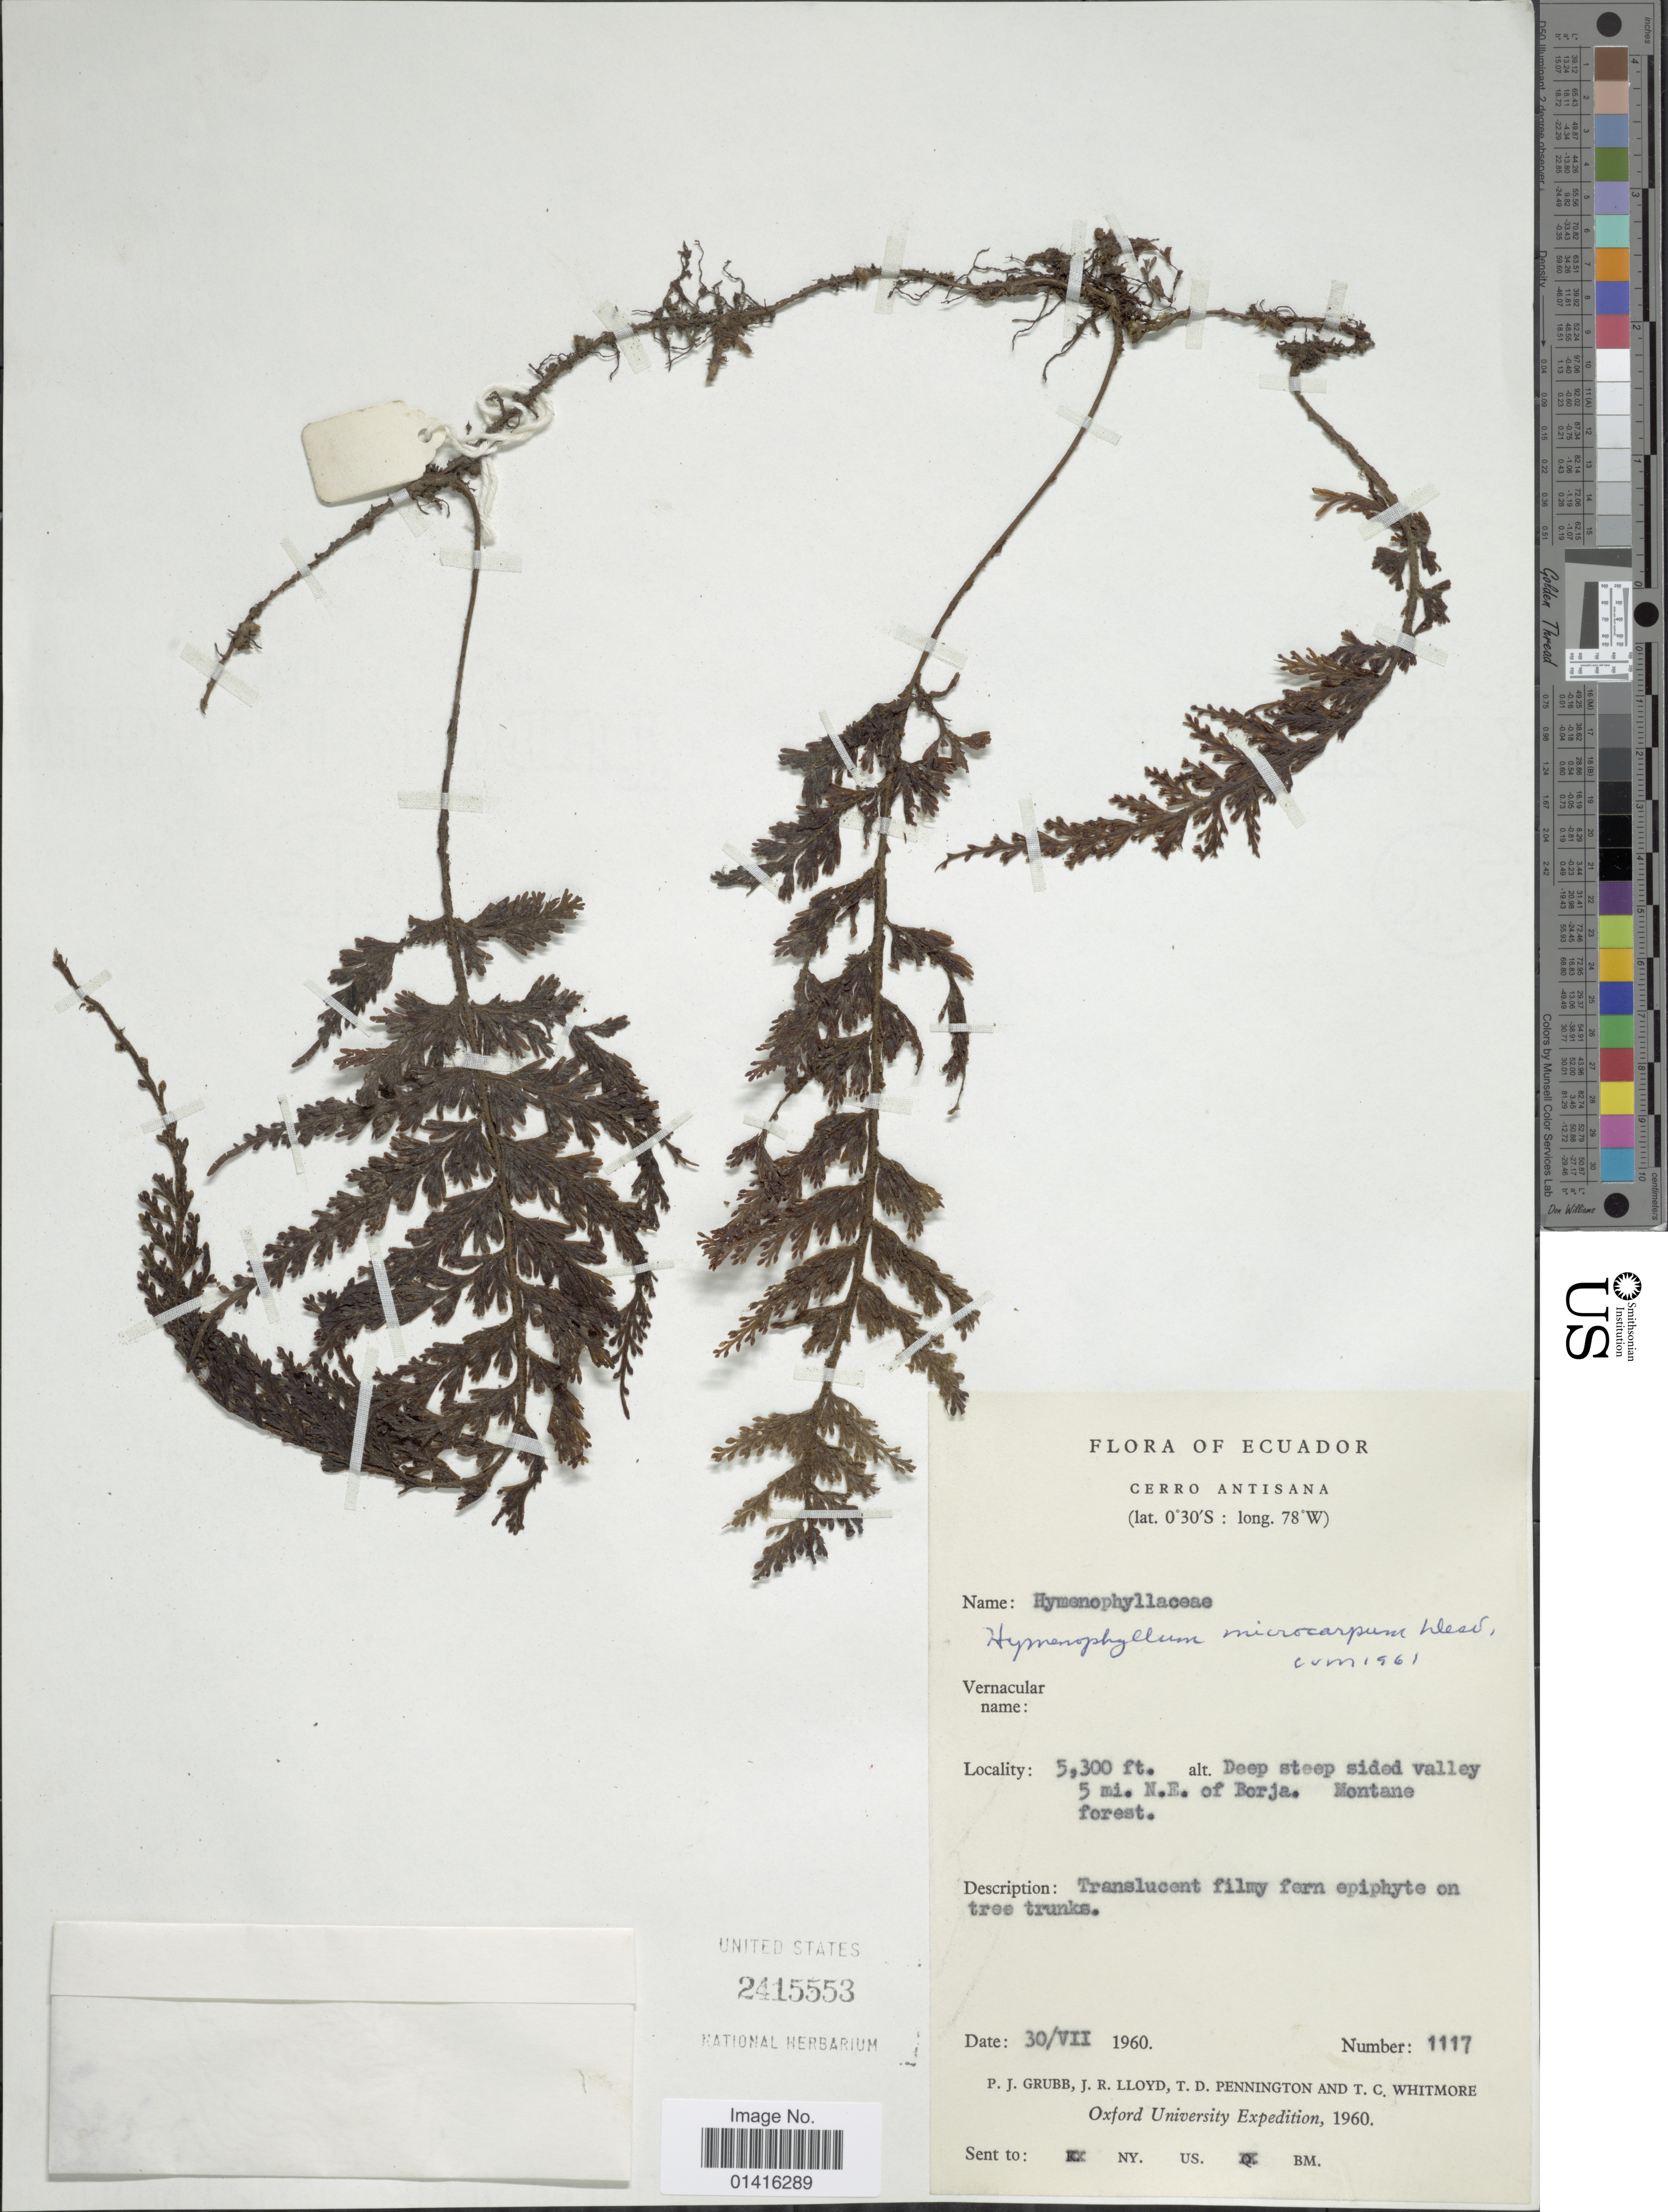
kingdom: Plantae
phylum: Tracheophyta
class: Polypodiopsida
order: Hymenophyllales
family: Hymenophyllaceae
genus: Hymenophyllum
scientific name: Hymenophyllum microcarpum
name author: (Desv.) Lellinger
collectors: P. J. Grubb, J. R. Lloyd, T. D. Pennington & T. C. Whitmore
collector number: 1117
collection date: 1960-07-30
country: Ecuador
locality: Cerro Antisana, deep steep sided valley, 5 mi. N.E. of Borja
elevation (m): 1615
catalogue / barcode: US 2415553